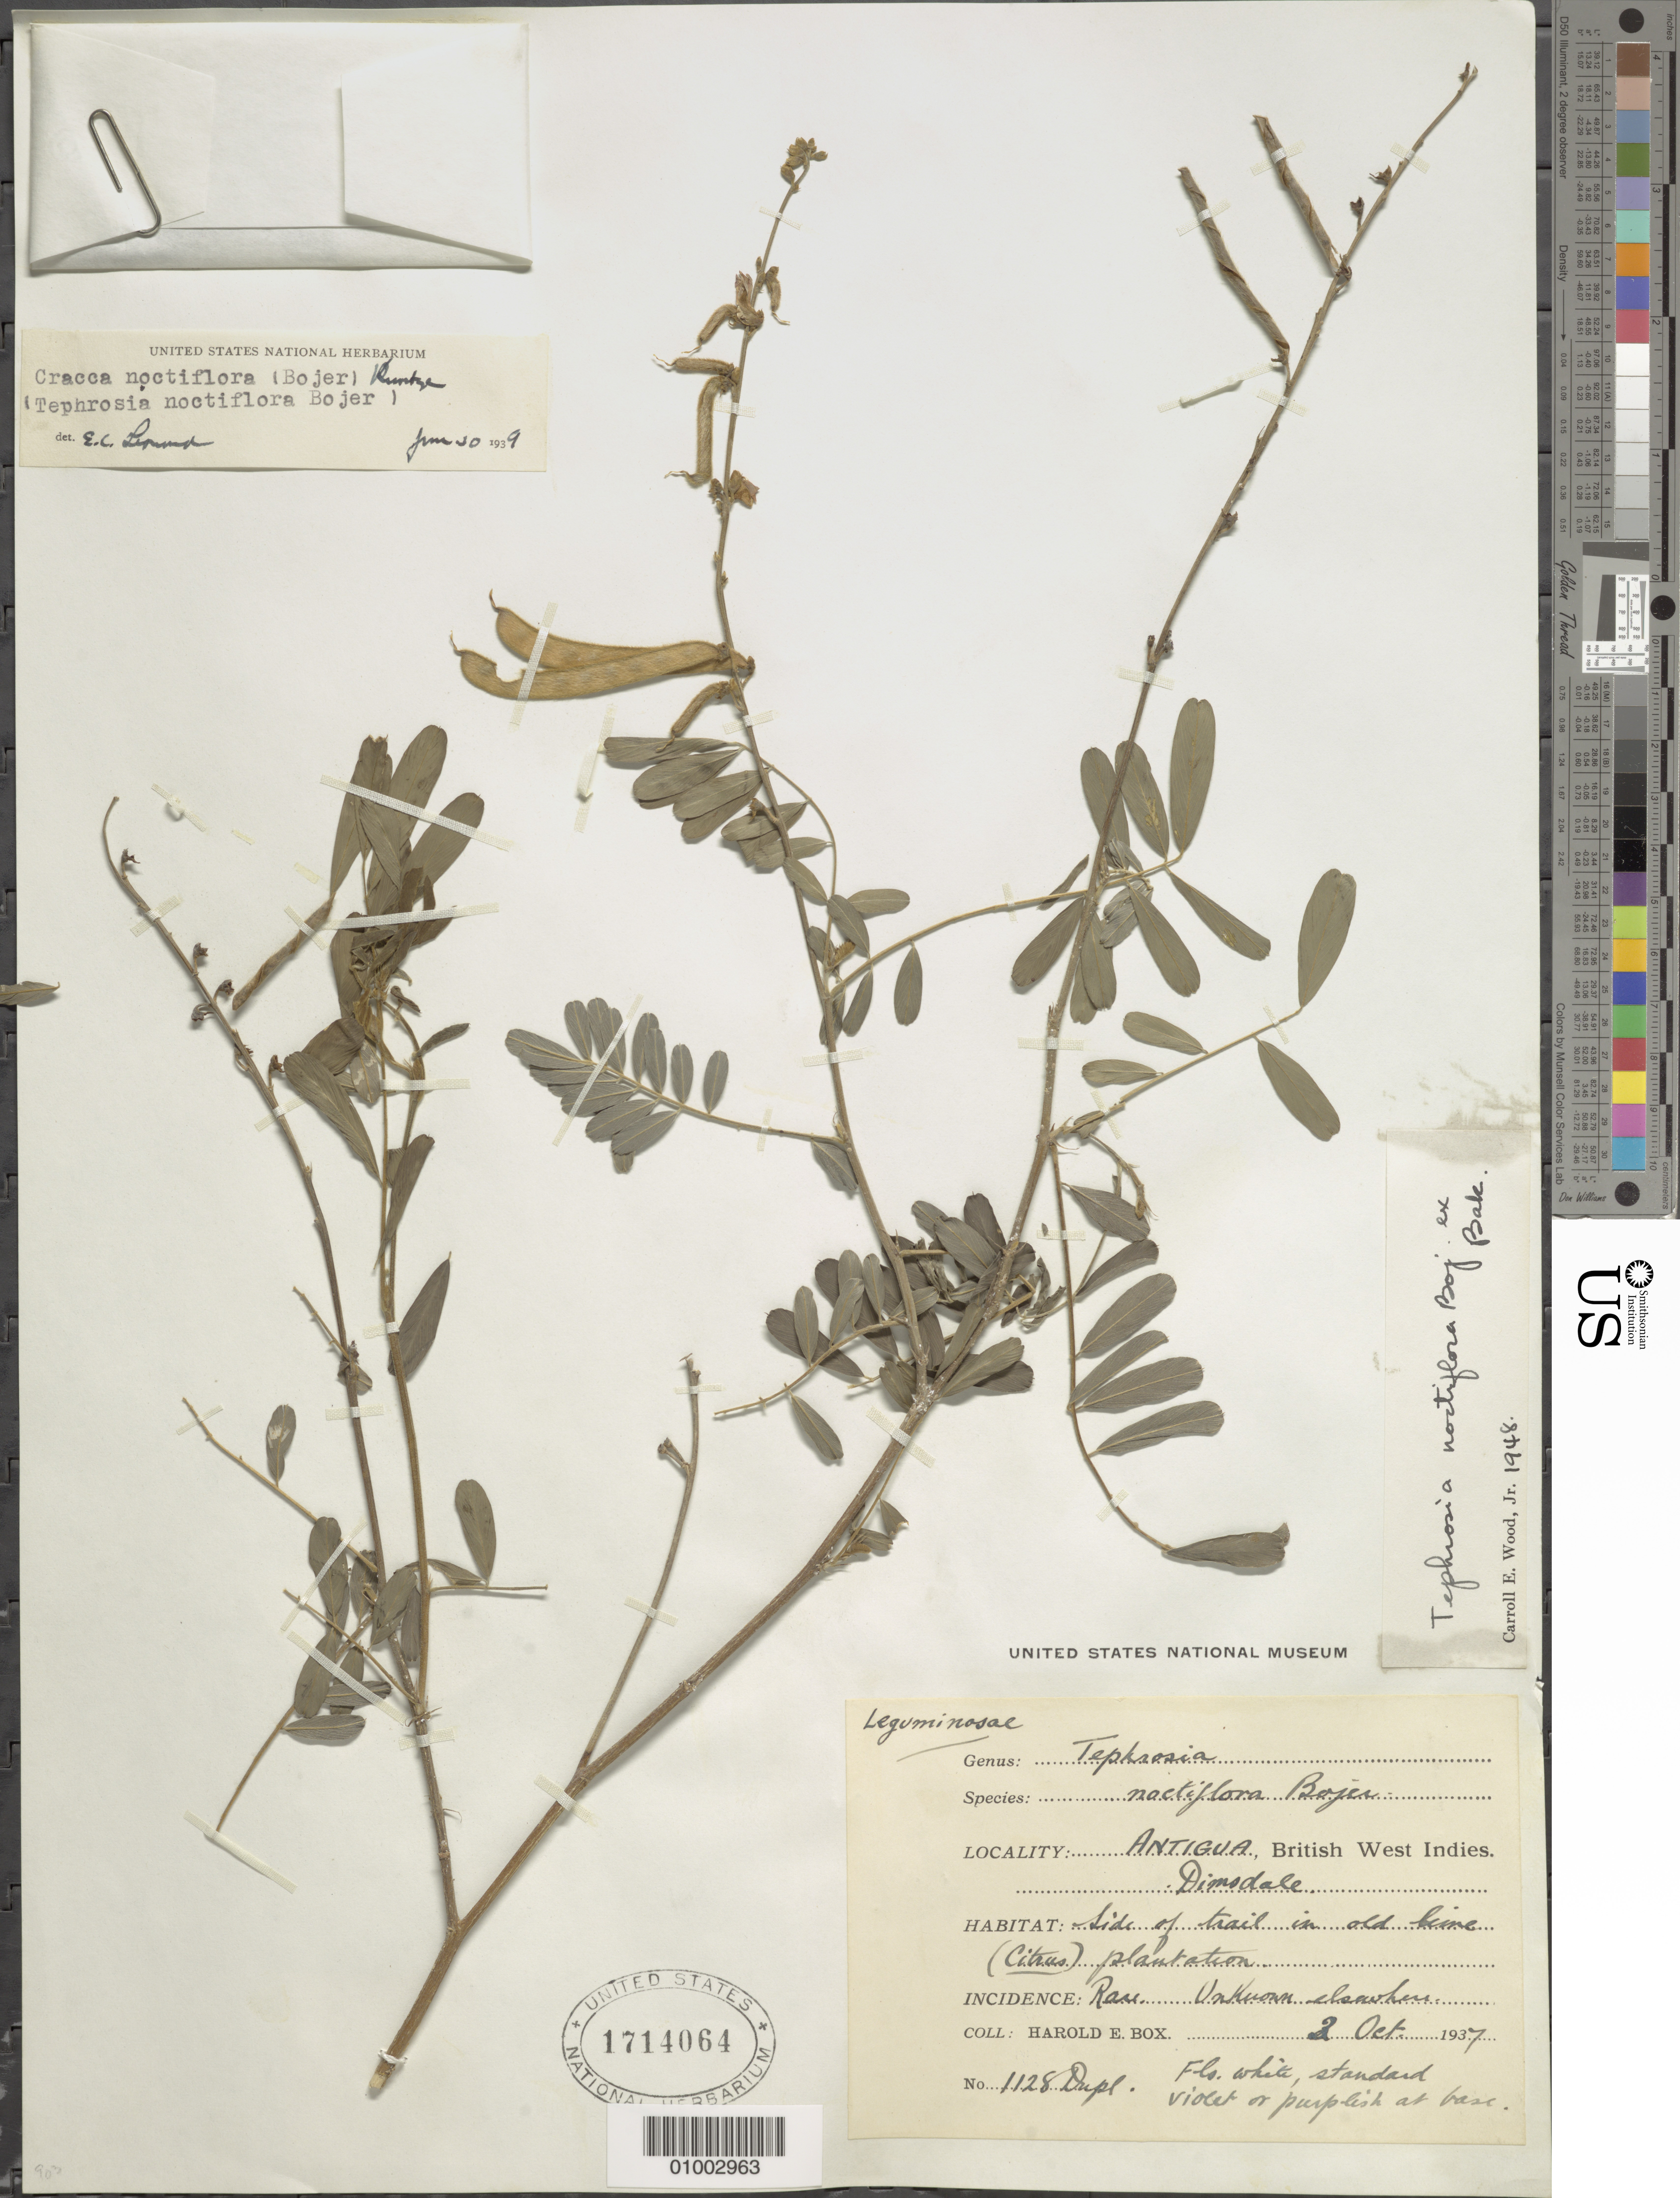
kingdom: Plantae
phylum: Tracheophyta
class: Magnoliopsida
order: Fabales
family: Fabaceae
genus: Tephrosia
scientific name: Tephrosia noctiflora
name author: Bojer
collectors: H. E. Box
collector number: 1128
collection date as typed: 03 Oct 1937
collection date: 1937-10-03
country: Antigua and Barbuda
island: Antigua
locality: Side of trail in old lime (citrus) plantation in Dimsdale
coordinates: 0 N, 0 E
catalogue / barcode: US 1714064